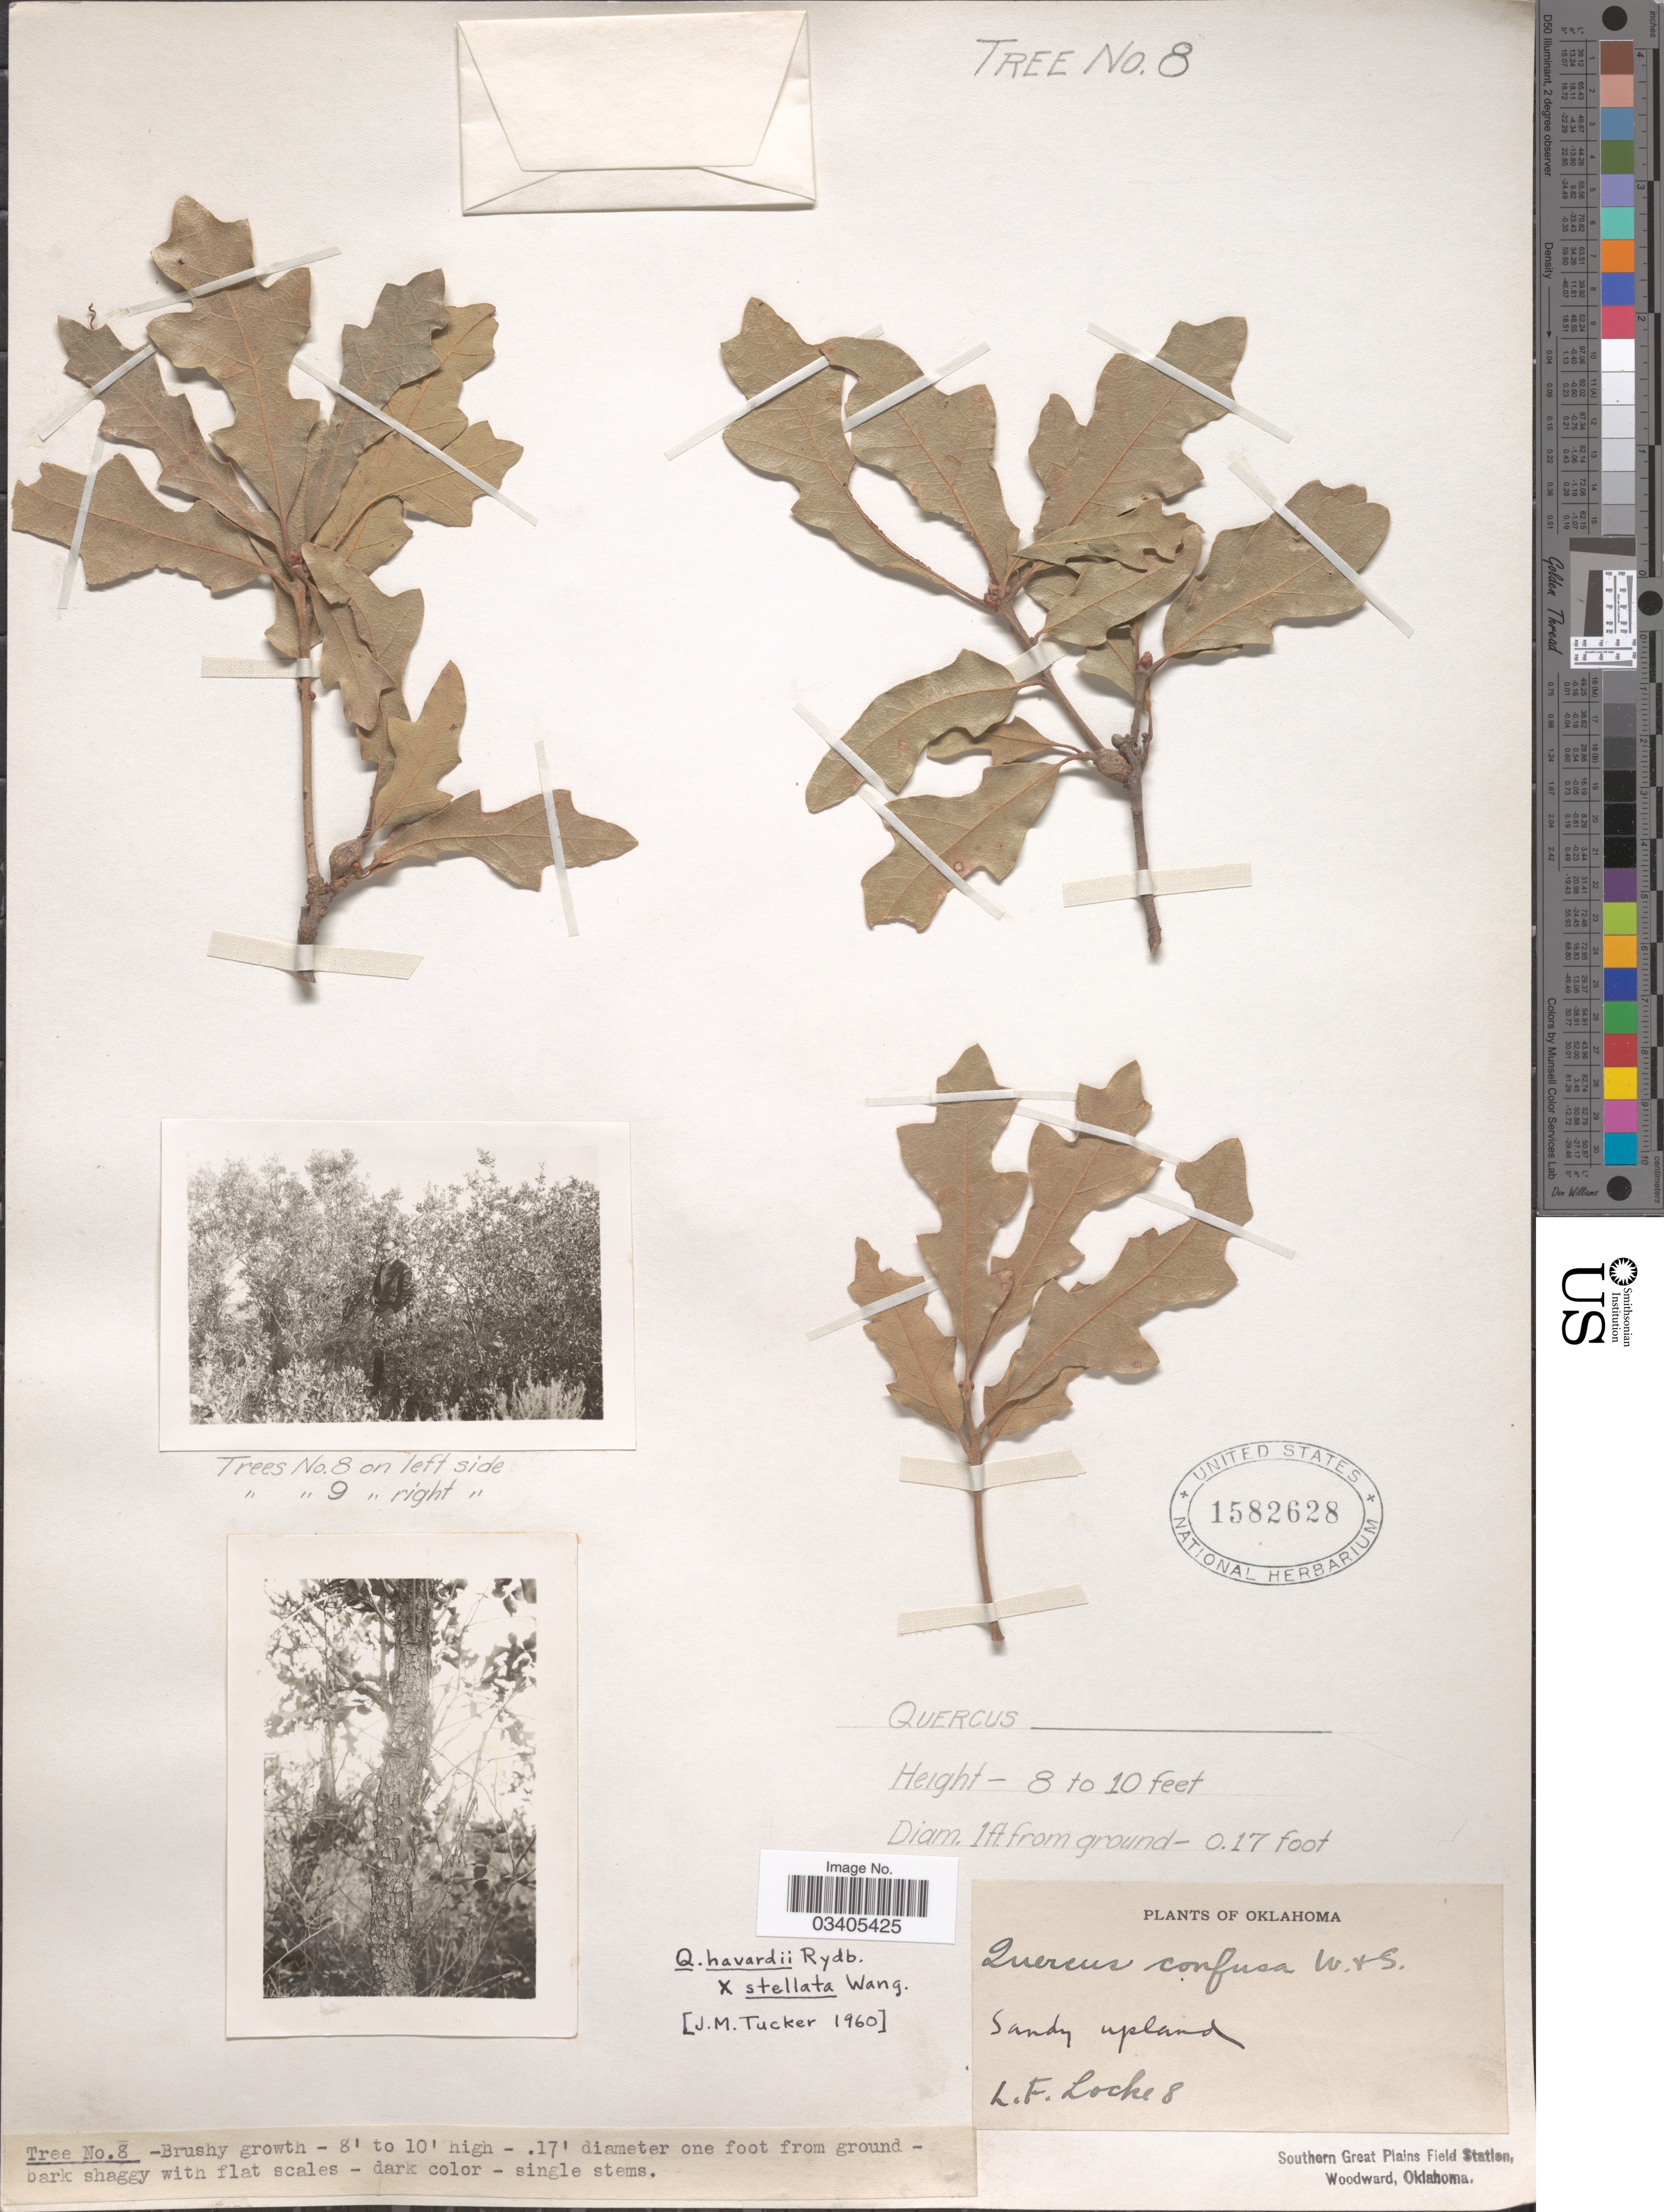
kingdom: Plantae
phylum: Tracheophyta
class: Magnoliopsida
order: Fagales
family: Fagaceae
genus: Quercus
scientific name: Quercus havardii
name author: Rydb.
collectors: L. Locke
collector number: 8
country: United States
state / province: Oklahoma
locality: Sandy upland.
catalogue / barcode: US 1582628